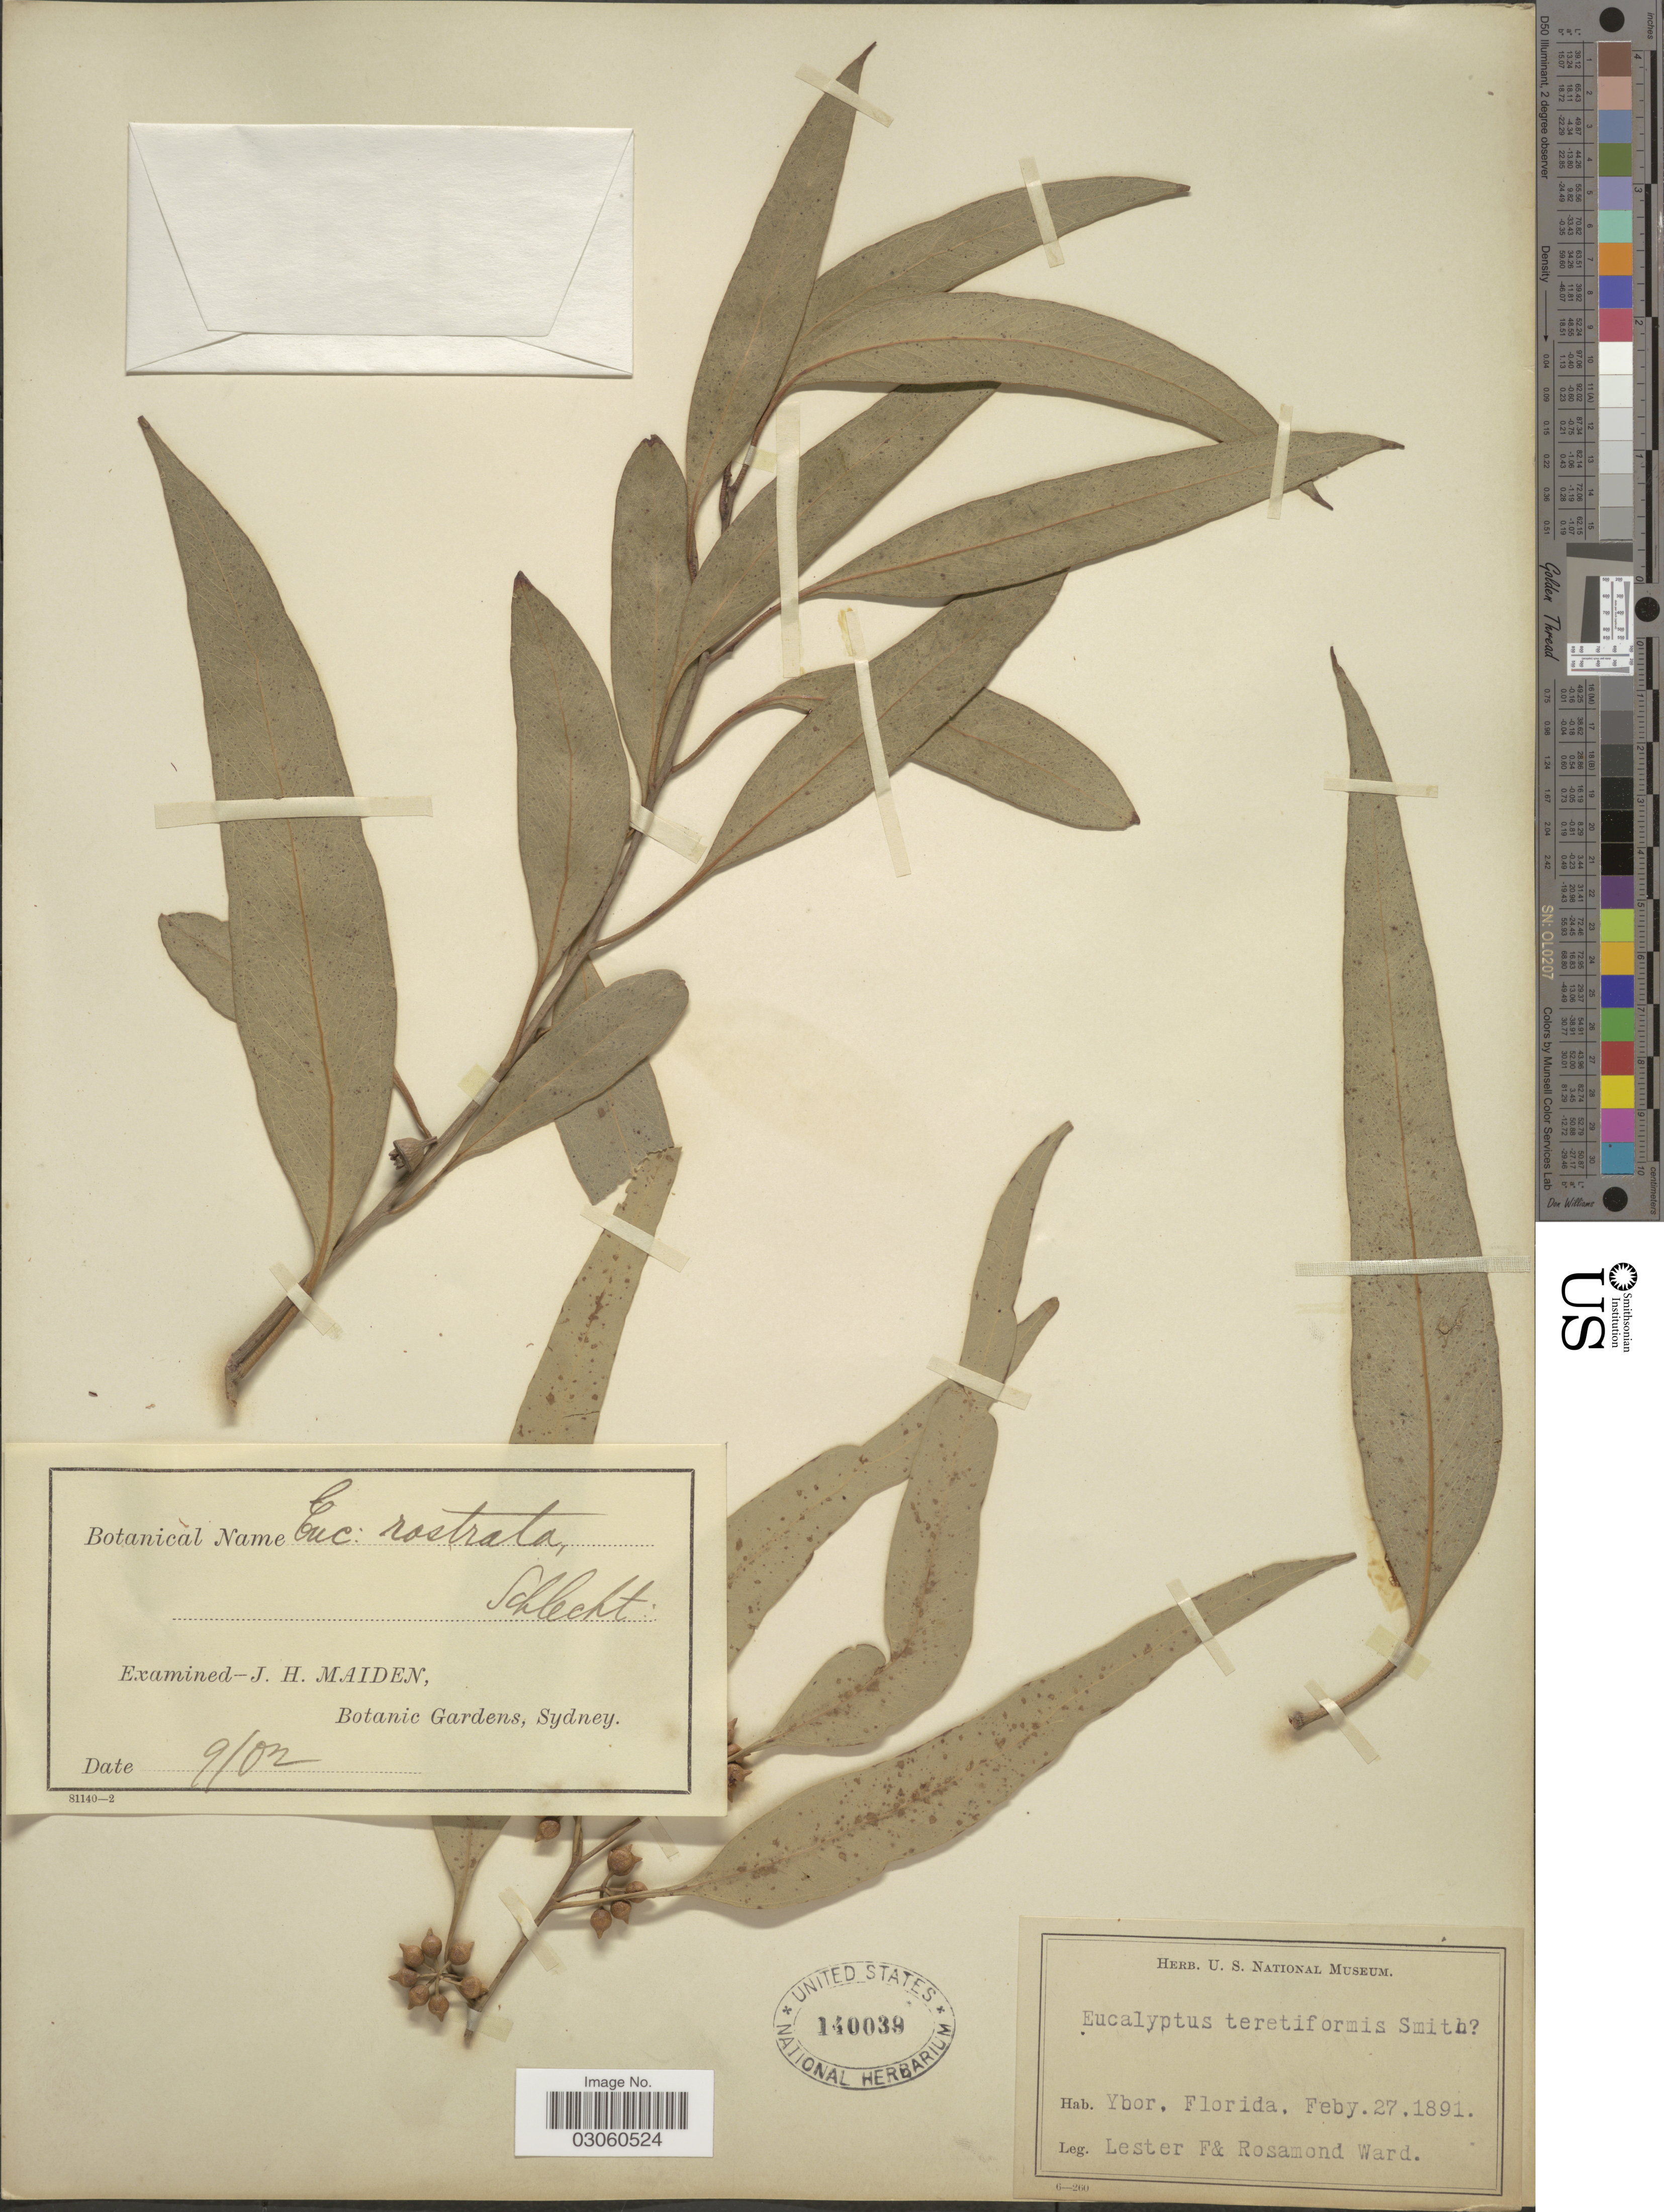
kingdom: Plantae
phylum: Tracheophyta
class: Magnoliopsida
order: Myrtales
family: Myrtaceae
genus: Eucalyptus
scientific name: Eucalyptus rostrata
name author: Schltdl.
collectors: L. F. Ward & R. Ward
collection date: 1891-02-27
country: United States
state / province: Florida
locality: Ybor.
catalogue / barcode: US 140039